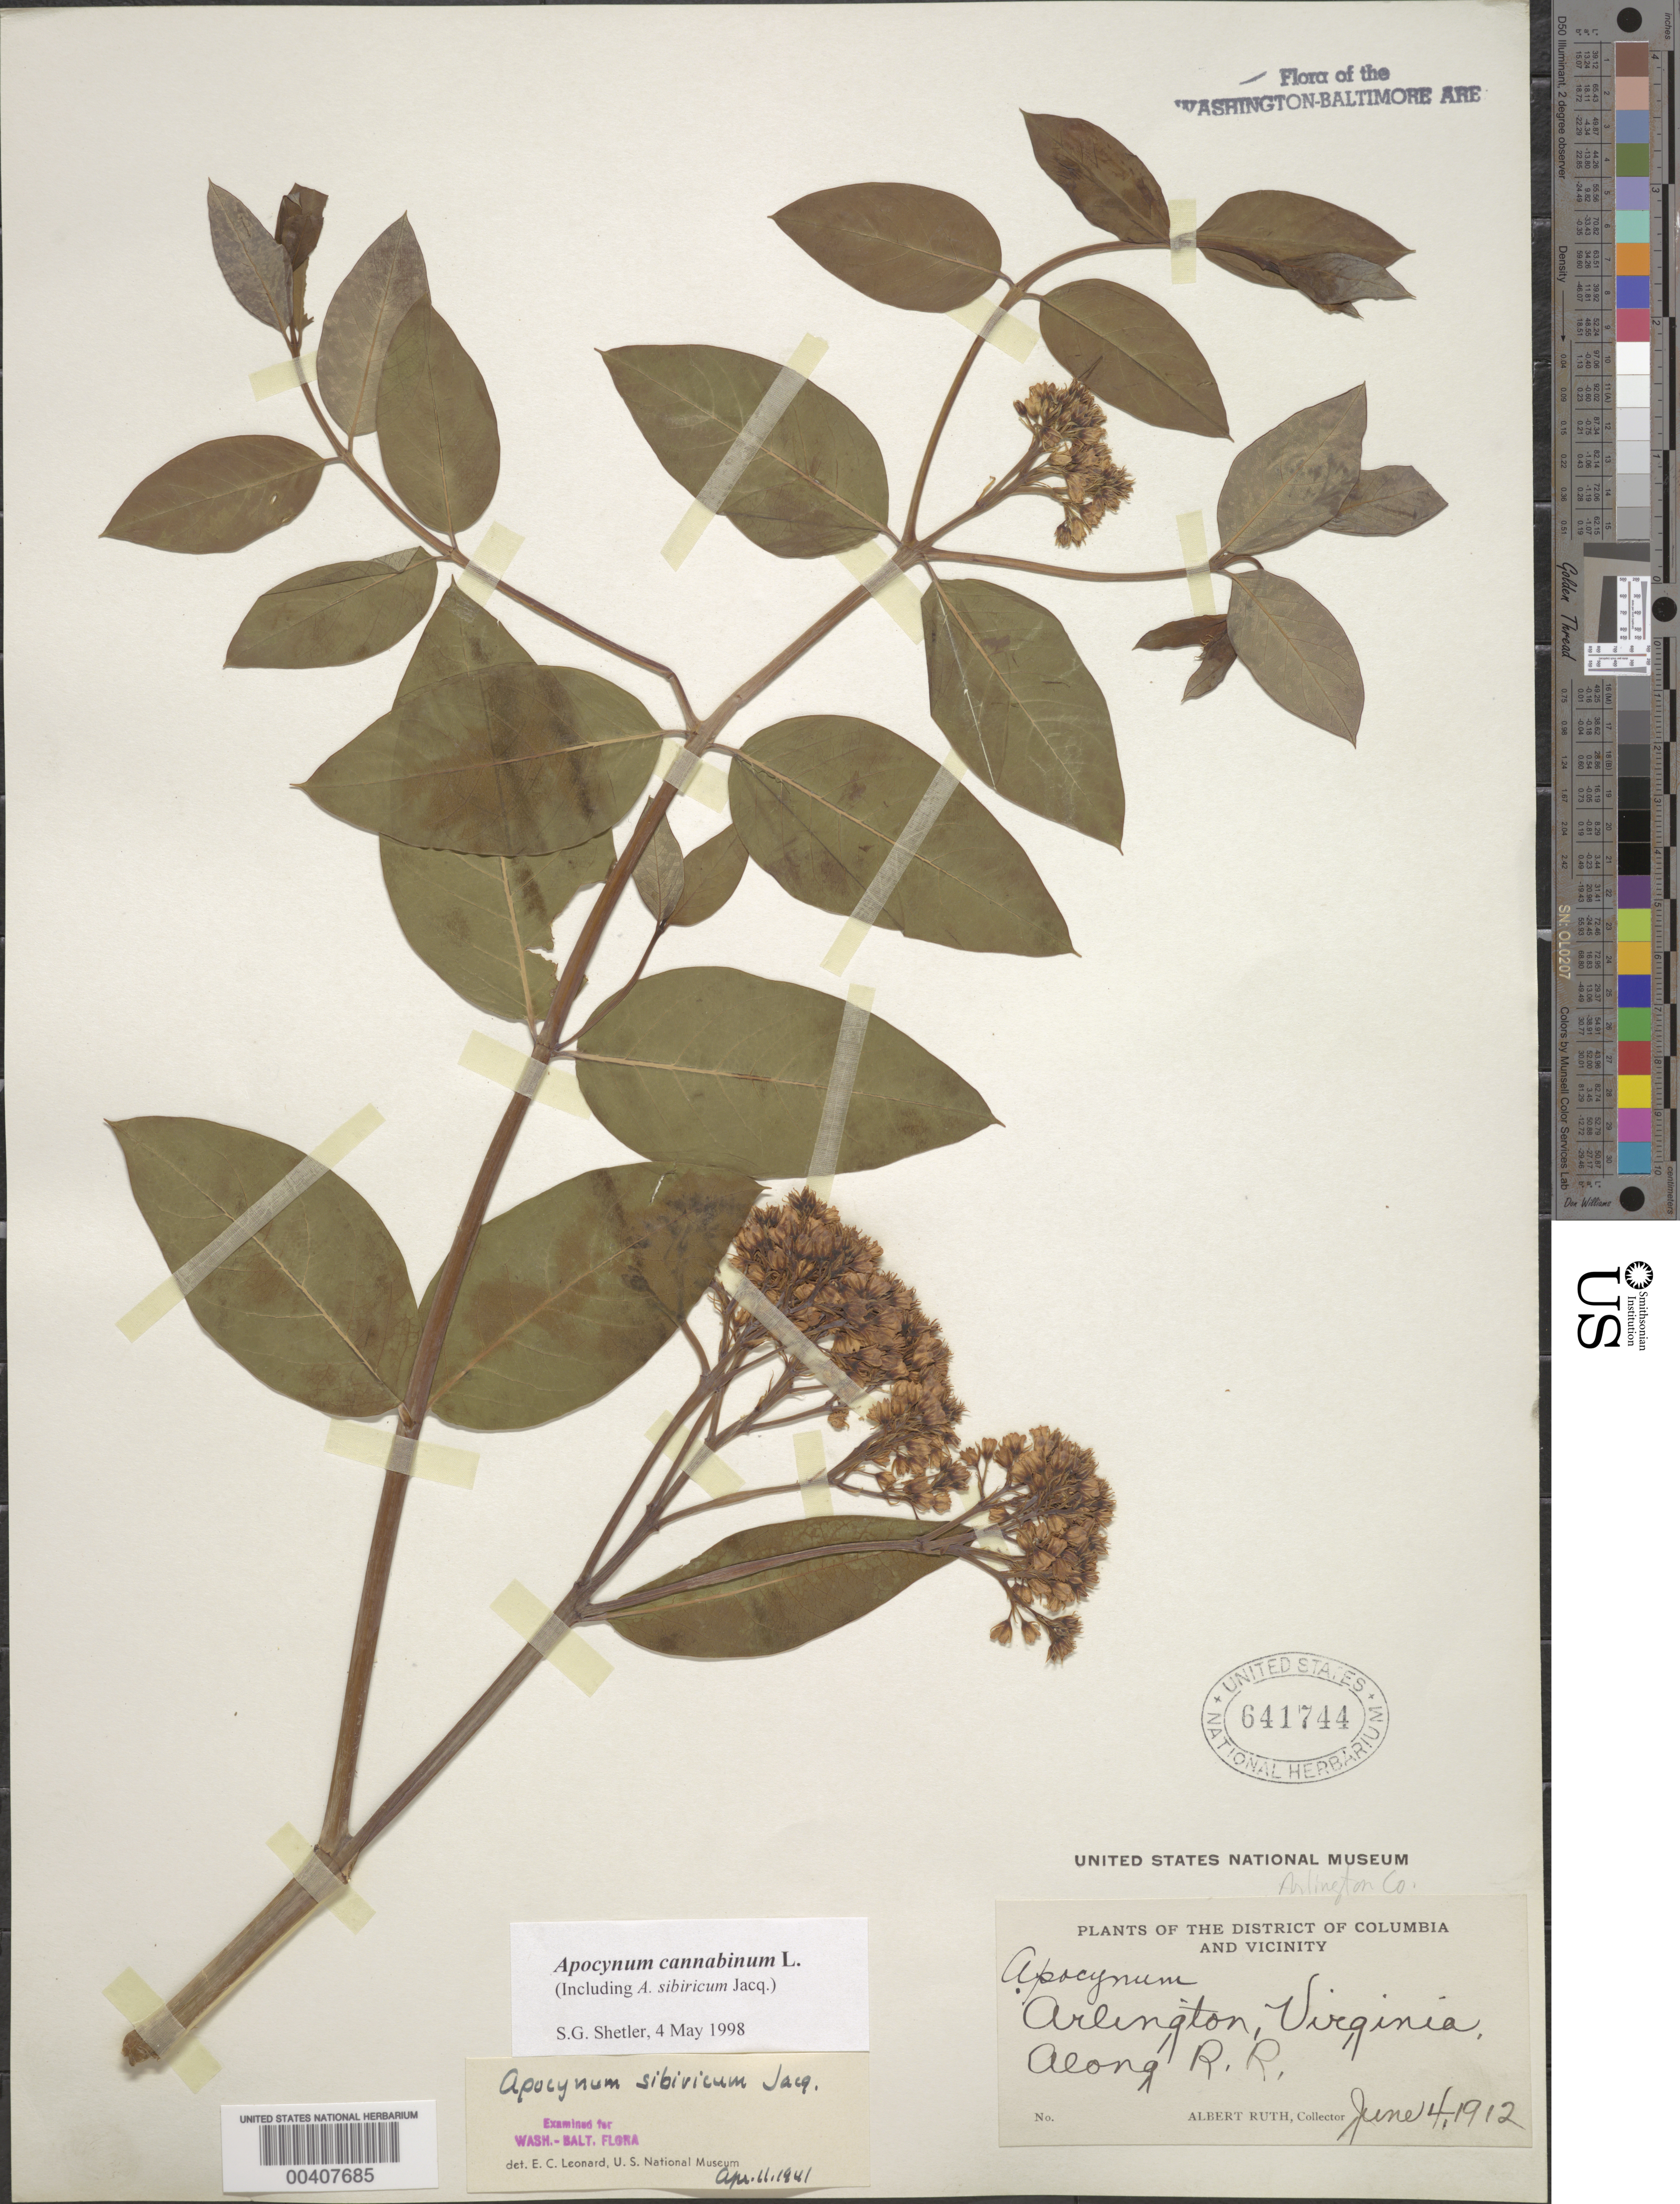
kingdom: Plantae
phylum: Tracheophyta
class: Magnoliopsida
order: Gentianales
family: Apocynaceae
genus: Apocynum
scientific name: Apocynum cannabinum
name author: L.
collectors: A. Ruth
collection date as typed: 04 Jun 1912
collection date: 1912-06-04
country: United States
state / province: Virginia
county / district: Arlington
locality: Arlington, along railroad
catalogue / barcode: US 641744